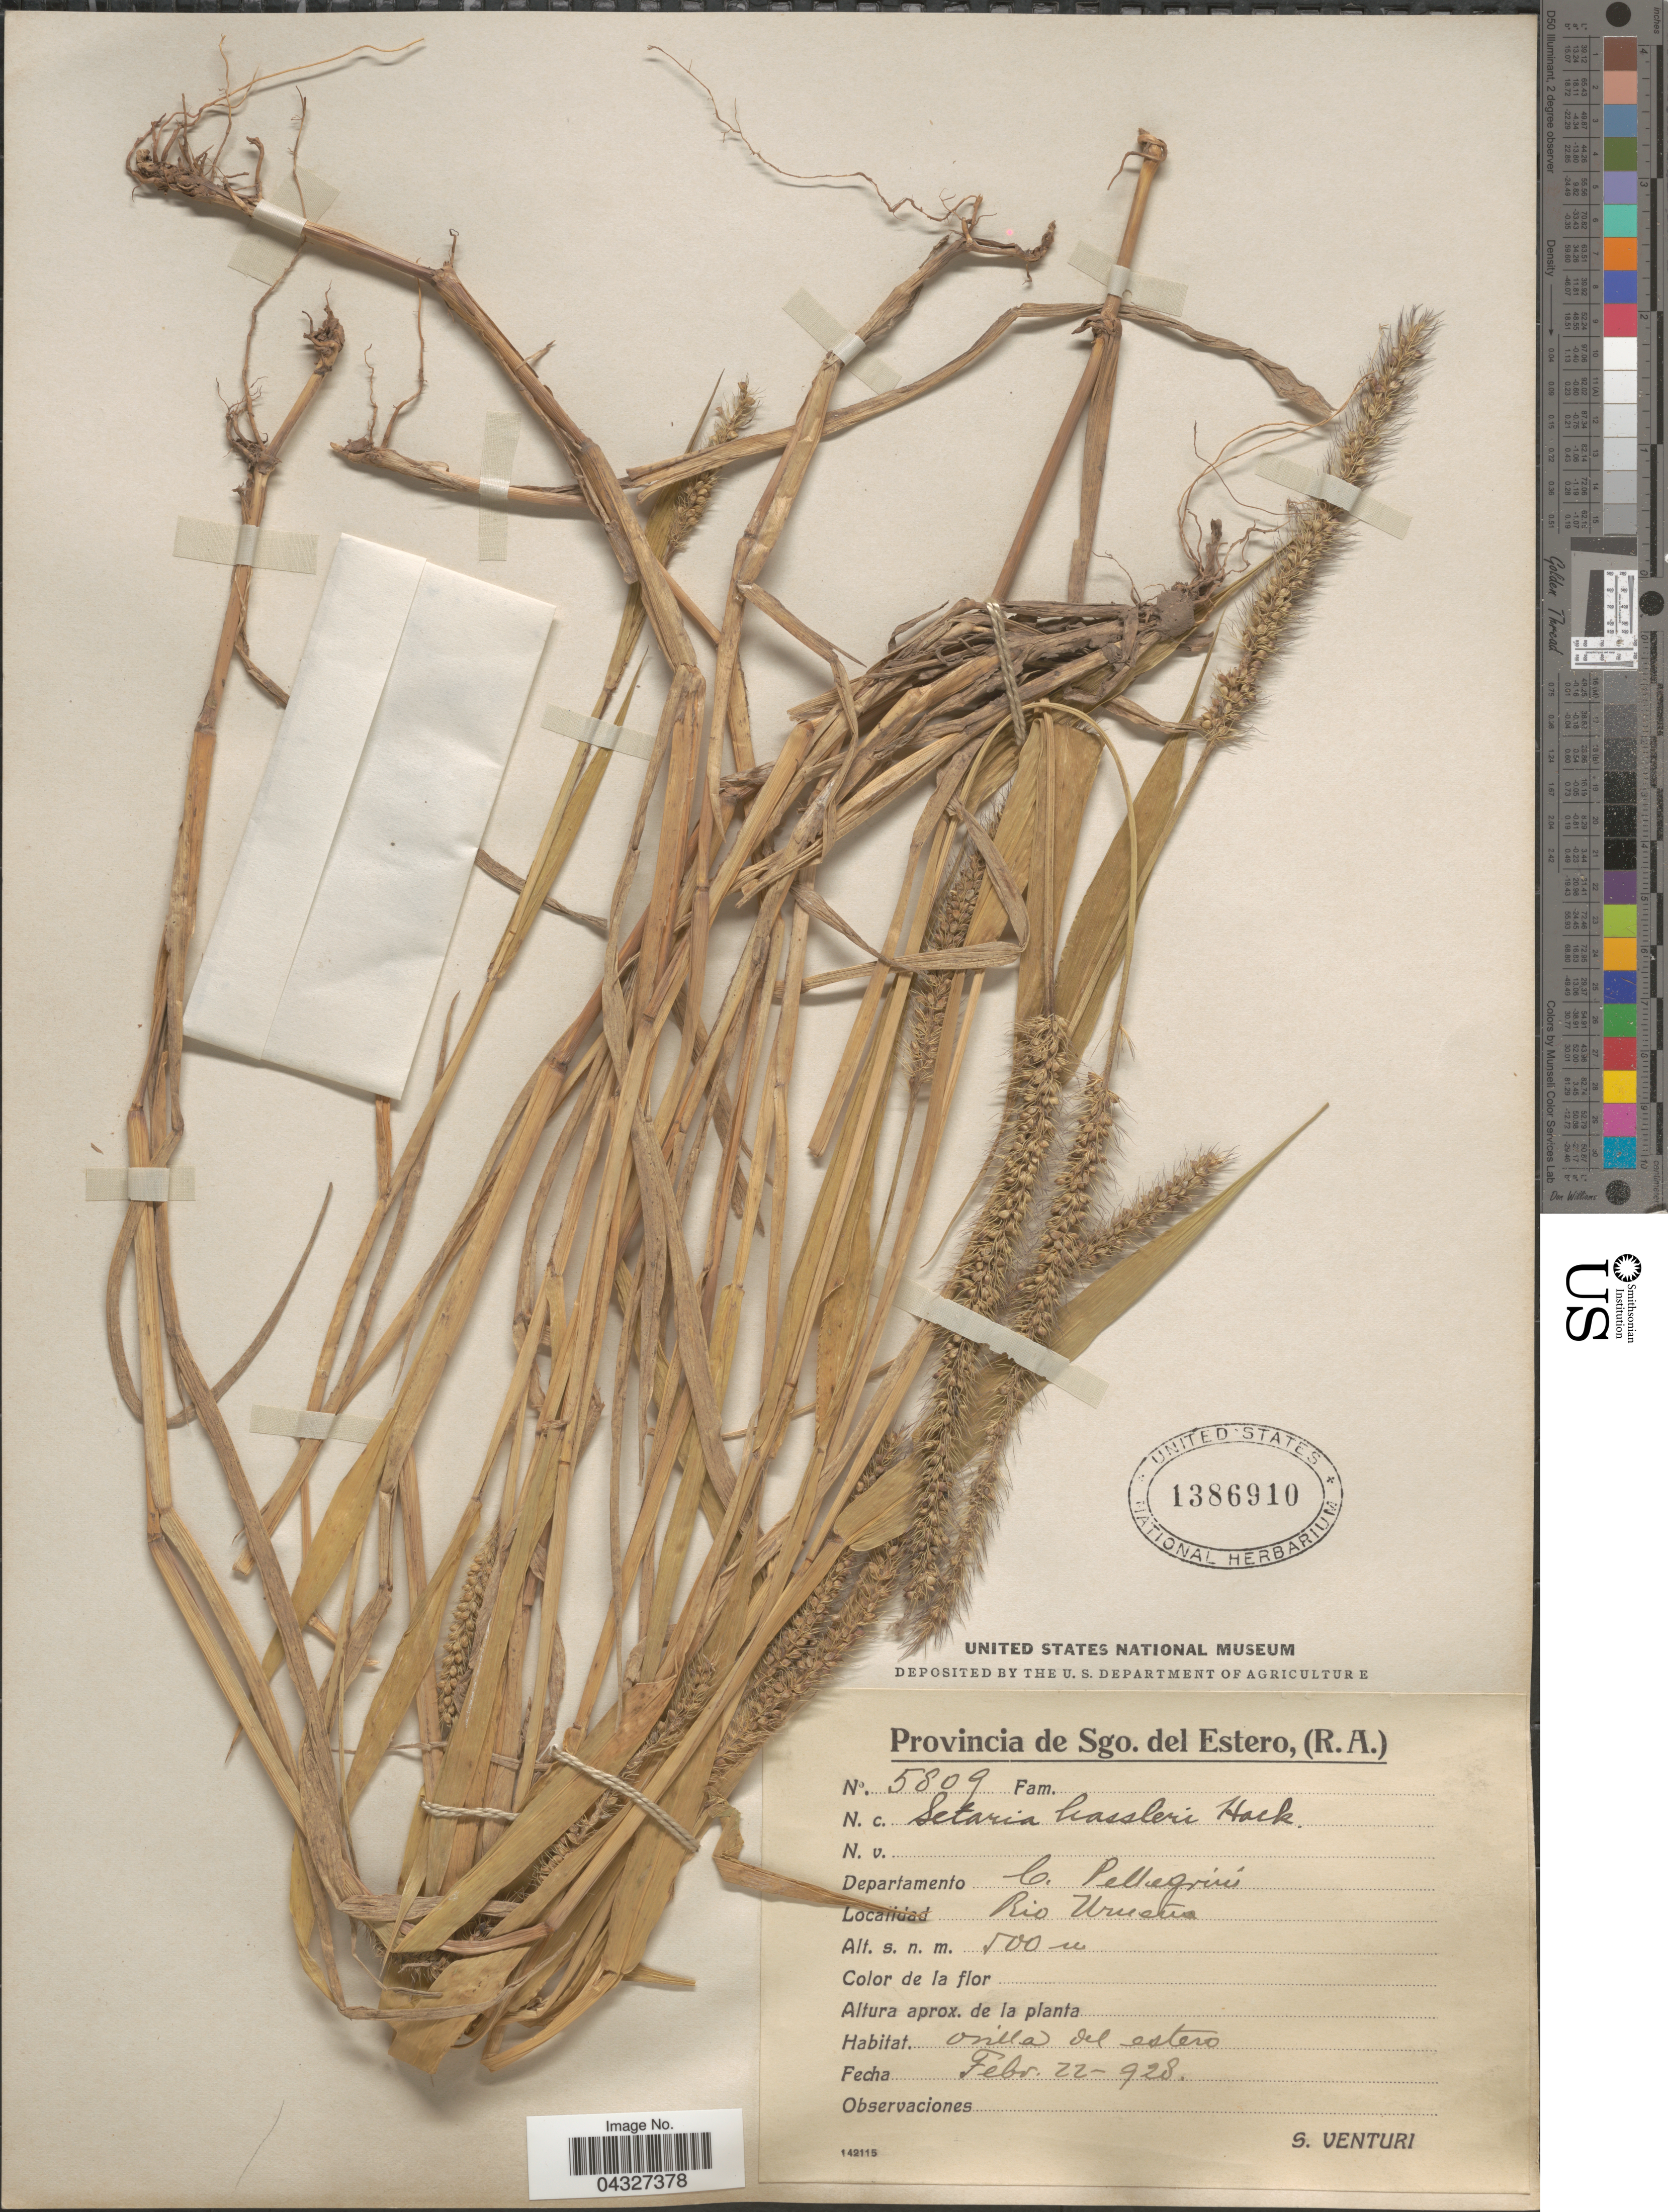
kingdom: Plantae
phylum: Tracheophyta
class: Liliopsida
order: Poales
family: Poaceae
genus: Setaria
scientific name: Setaria hassleri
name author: Hack. in Chodat & Hassl.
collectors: S. Venturi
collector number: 5809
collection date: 1928-02-22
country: Argentina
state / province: Santiago del Estero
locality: Departamento C. Pellegrini. Rio Urueña.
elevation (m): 500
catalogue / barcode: US 1386910